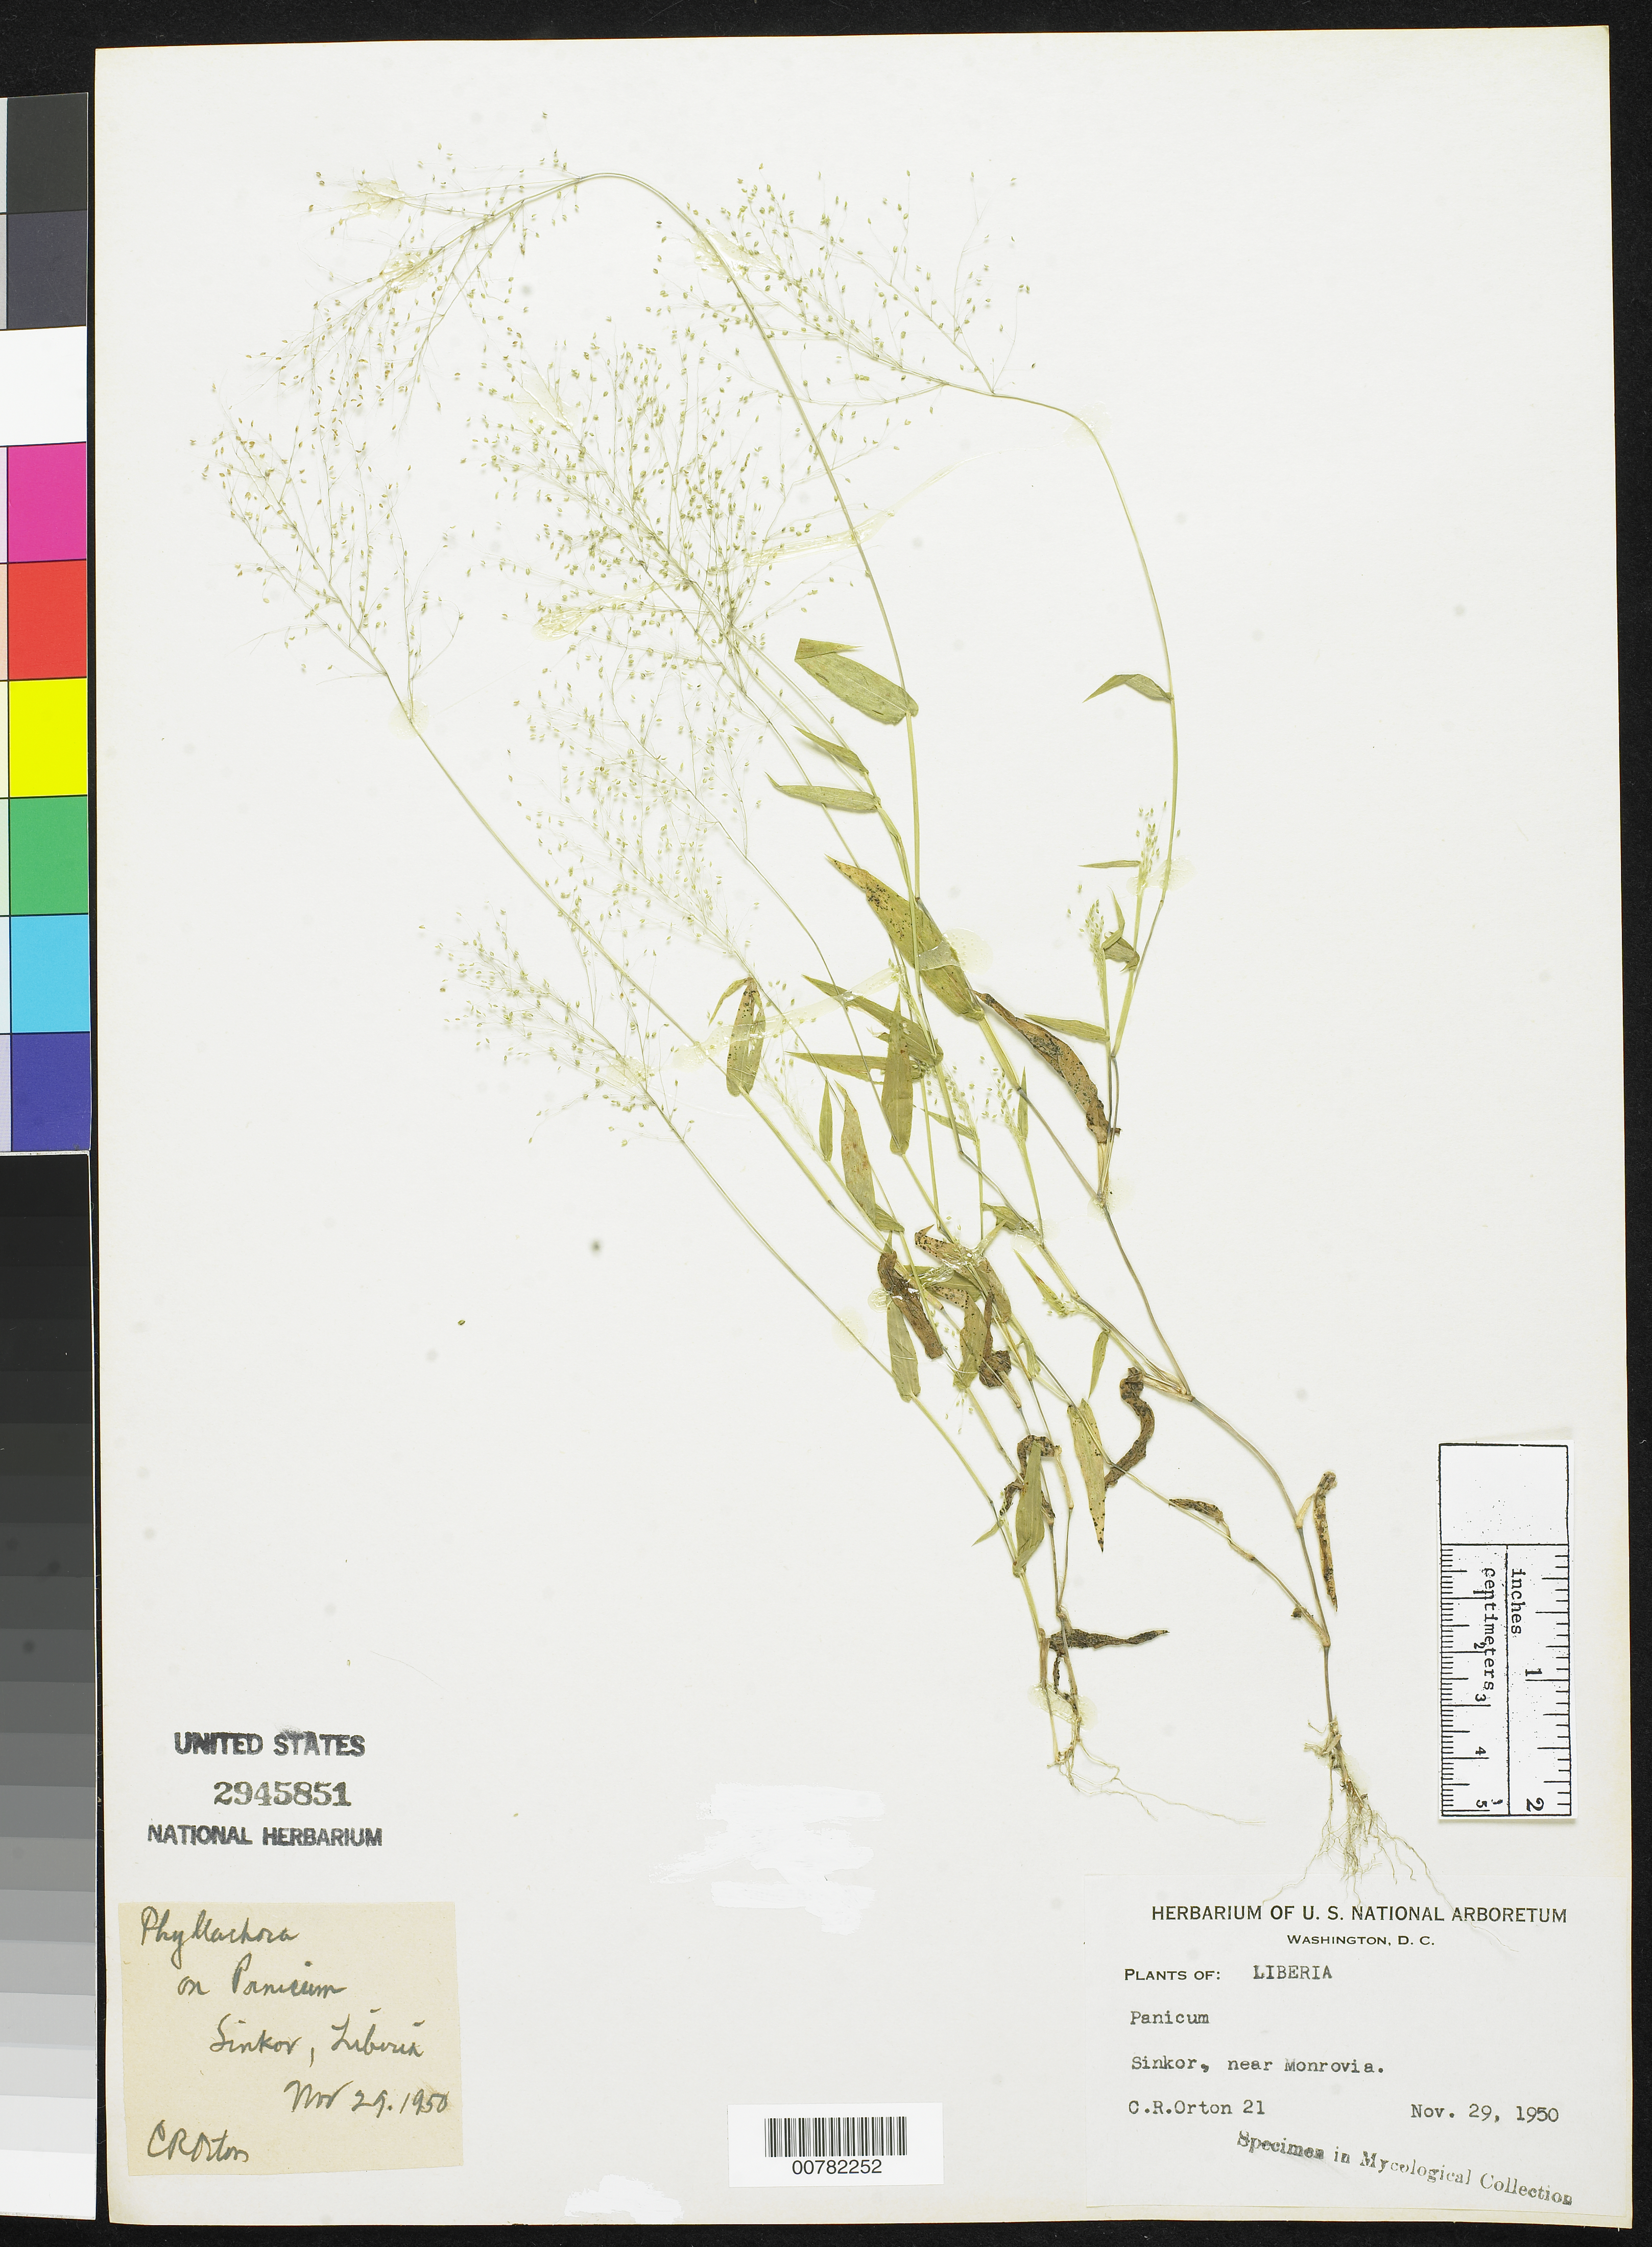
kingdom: Plantae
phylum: Tracheophyta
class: Liliopsida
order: Poales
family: Poaceae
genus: Panicum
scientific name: Panicum sp.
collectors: C. Orton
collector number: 21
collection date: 1950-11-29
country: Liberia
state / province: Montserrado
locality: Sinkor, near Monrovia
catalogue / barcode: US 2945851